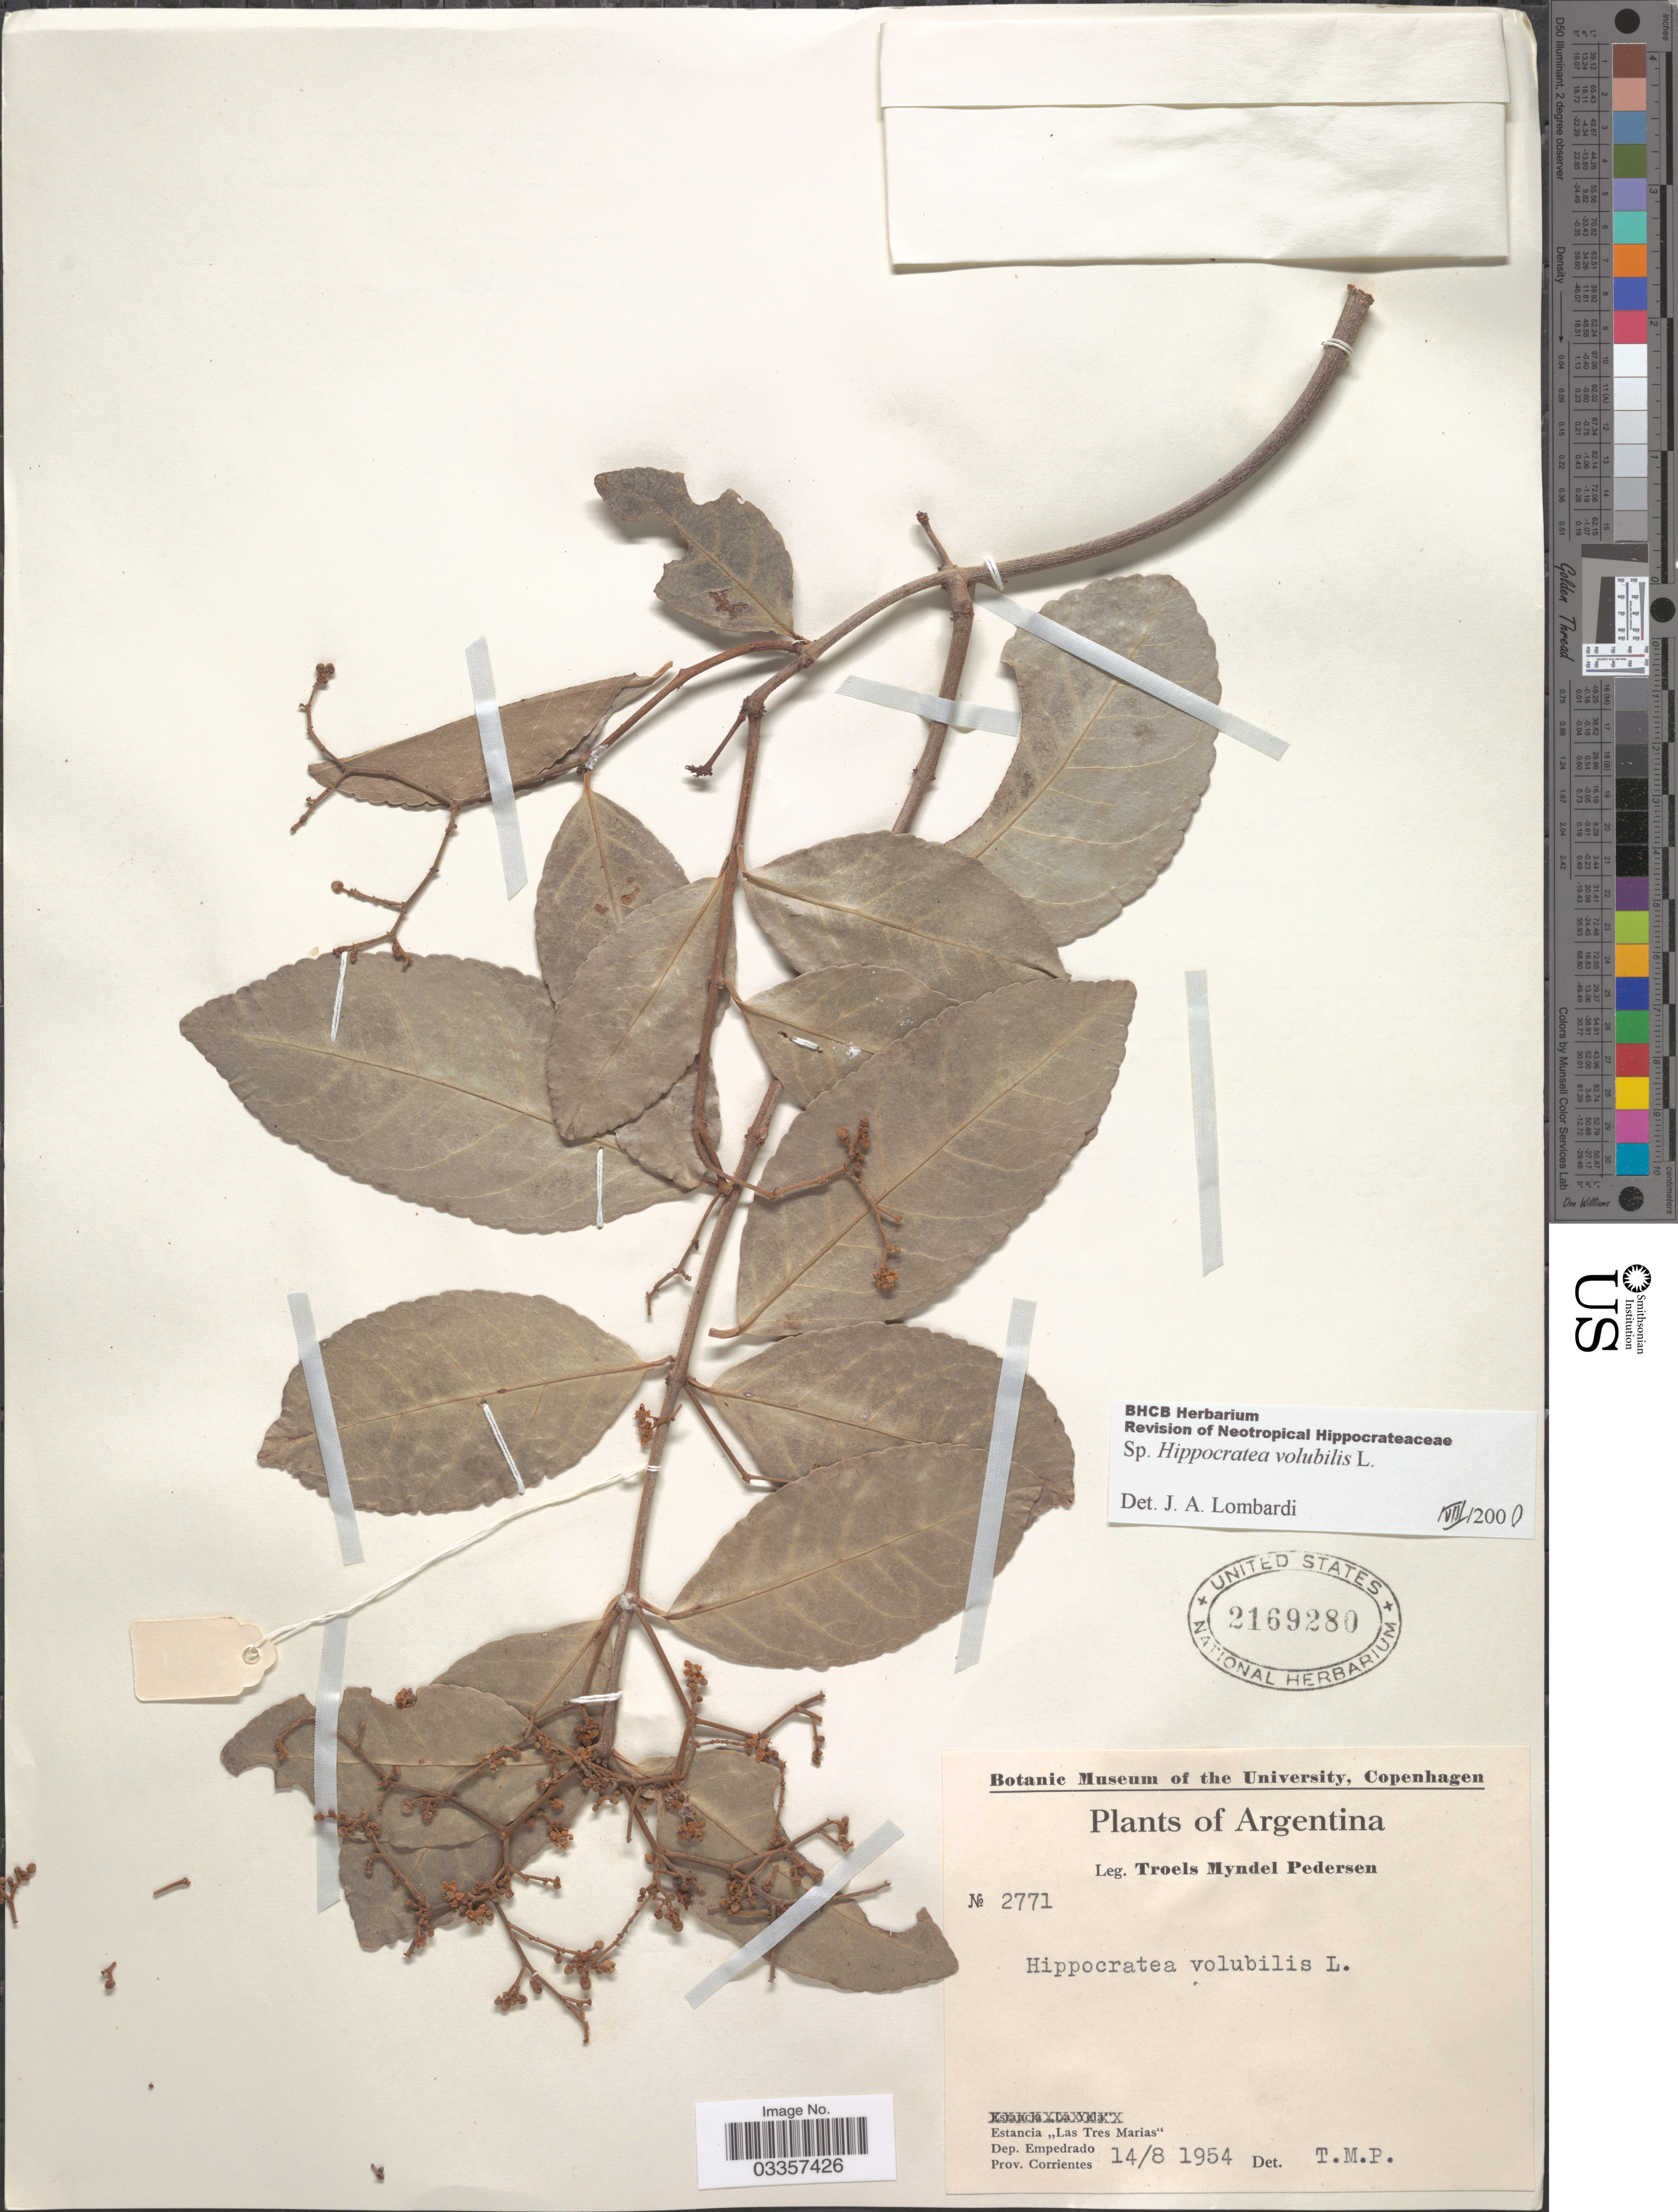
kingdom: Plantae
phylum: Tracheophyta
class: Magnoliopsida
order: Celastrales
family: Celastraceae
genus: Hippocratea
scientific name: Hippocratea volubilis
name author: L.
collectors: T. Pederson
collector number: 2771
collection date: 1954-08-14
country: Argentina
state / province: Corrientes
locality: Estancia "Las Tres Marias". Dep. Empedrado.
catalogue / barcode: US 2169280